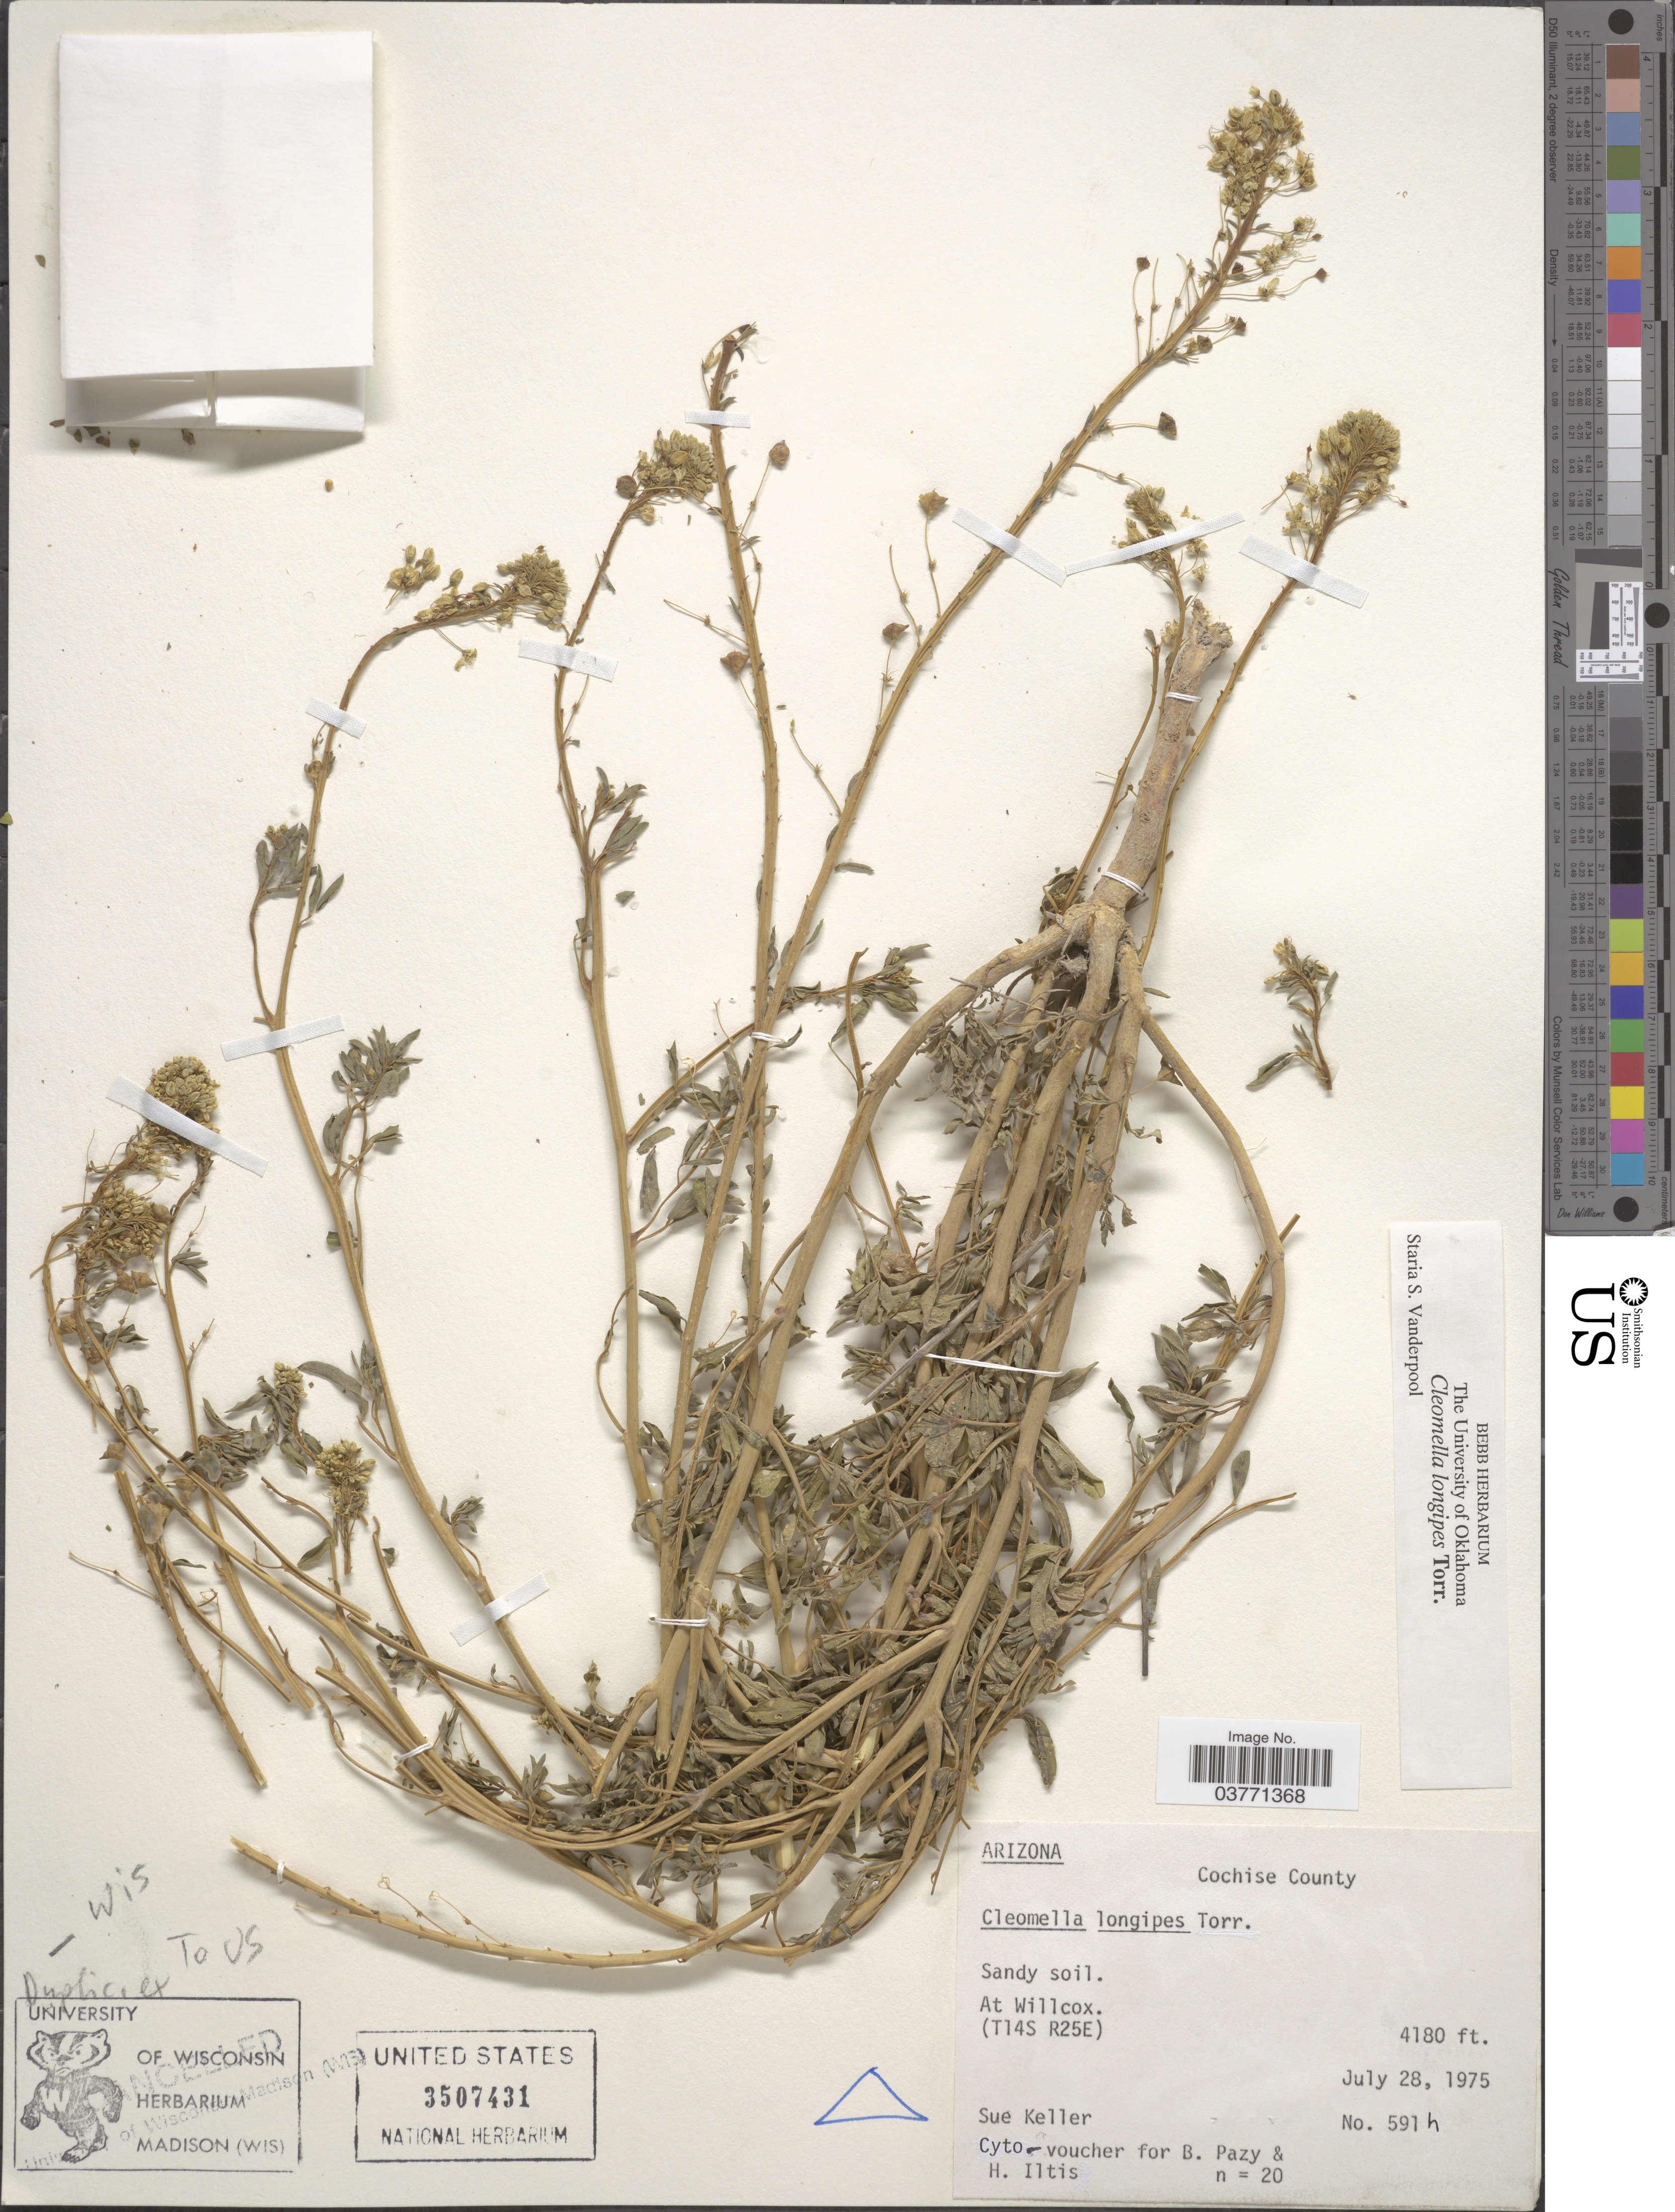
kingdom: Plantae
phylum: Tracheophyta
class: Magnoliopsida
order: Brassicales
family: Cleomaceae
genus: Cleomella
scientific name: Cleomella longipes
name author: Torr.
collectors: S. Keller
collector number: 591h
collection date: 1975-07-28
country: United States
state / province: Arizona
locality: Cochise County. At Willcox. (T14S R25E).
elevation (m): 1274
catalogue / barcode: US 3507431